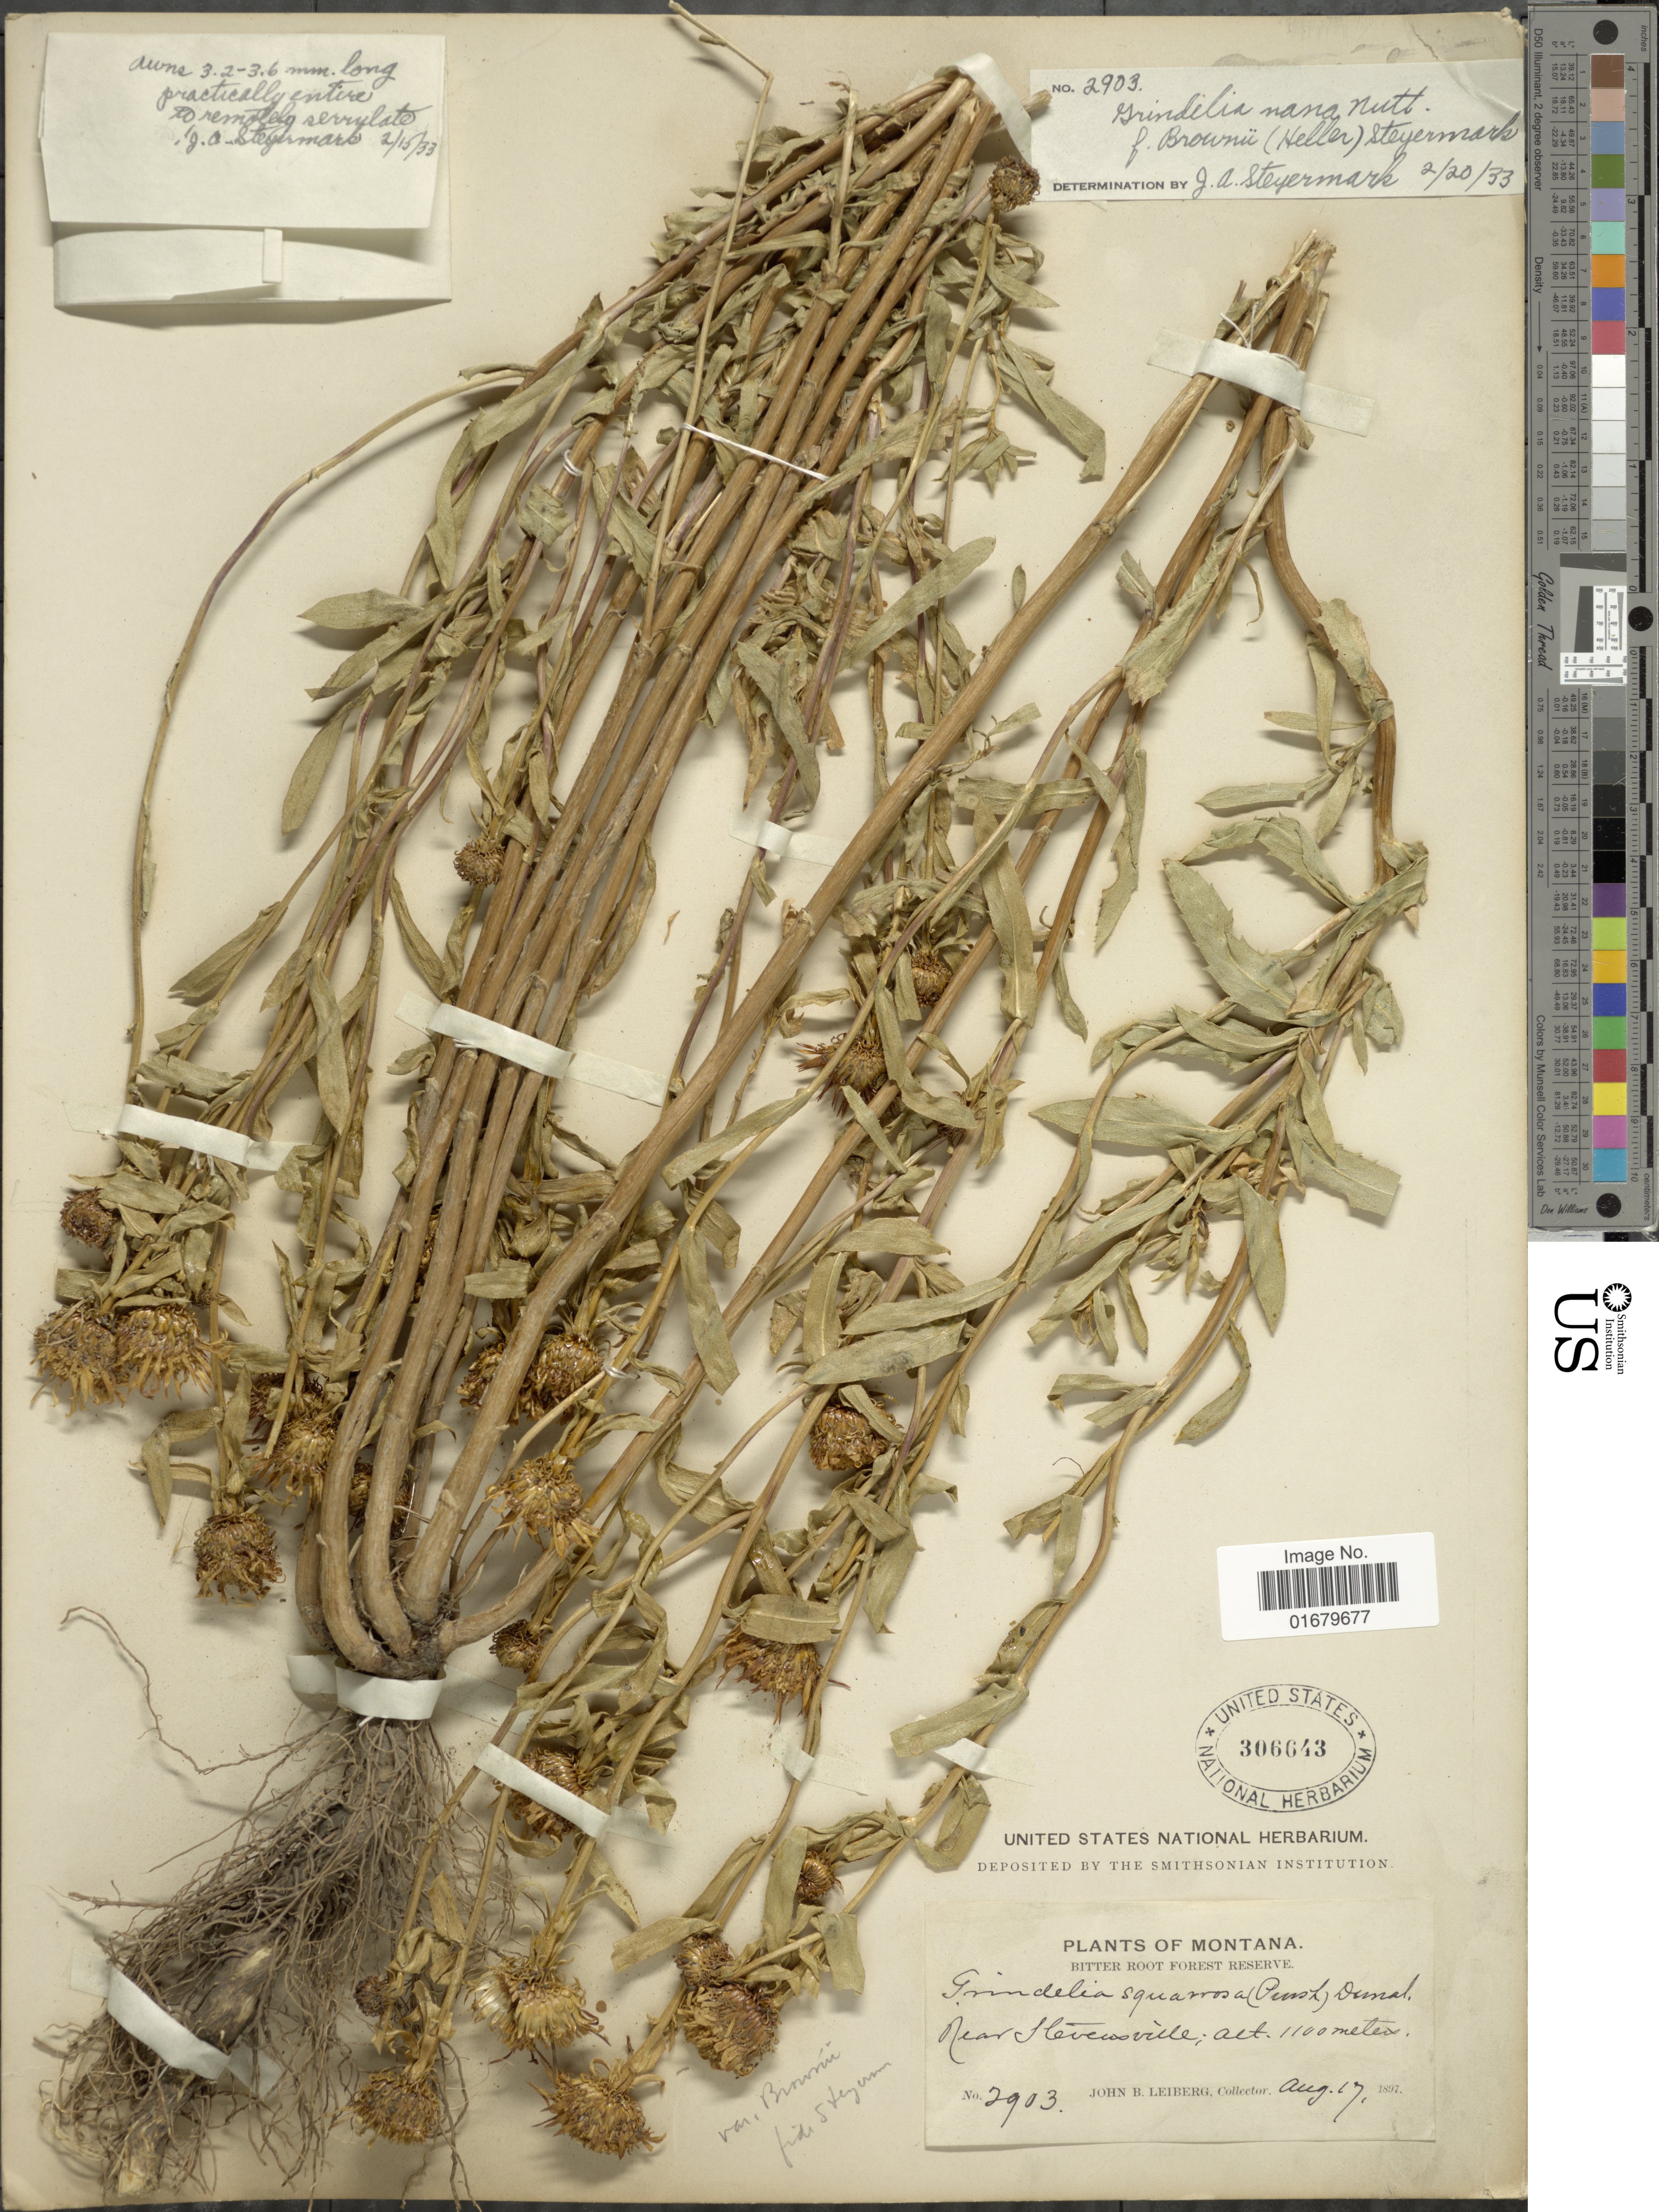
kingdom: Plantae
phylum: Tracheophyta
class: Magnoliopsida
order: Asterales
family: Asteraceae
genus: Grindelia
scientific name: Grindelia brownii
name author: A. Heller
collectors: J. B. Leiberg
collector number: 2903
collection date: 1897-08-17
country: United States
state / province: Montana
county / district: Ravalli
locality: Bitter Root Forest Reserve, near Stevensville.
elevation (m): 1100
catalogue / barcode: US 306643